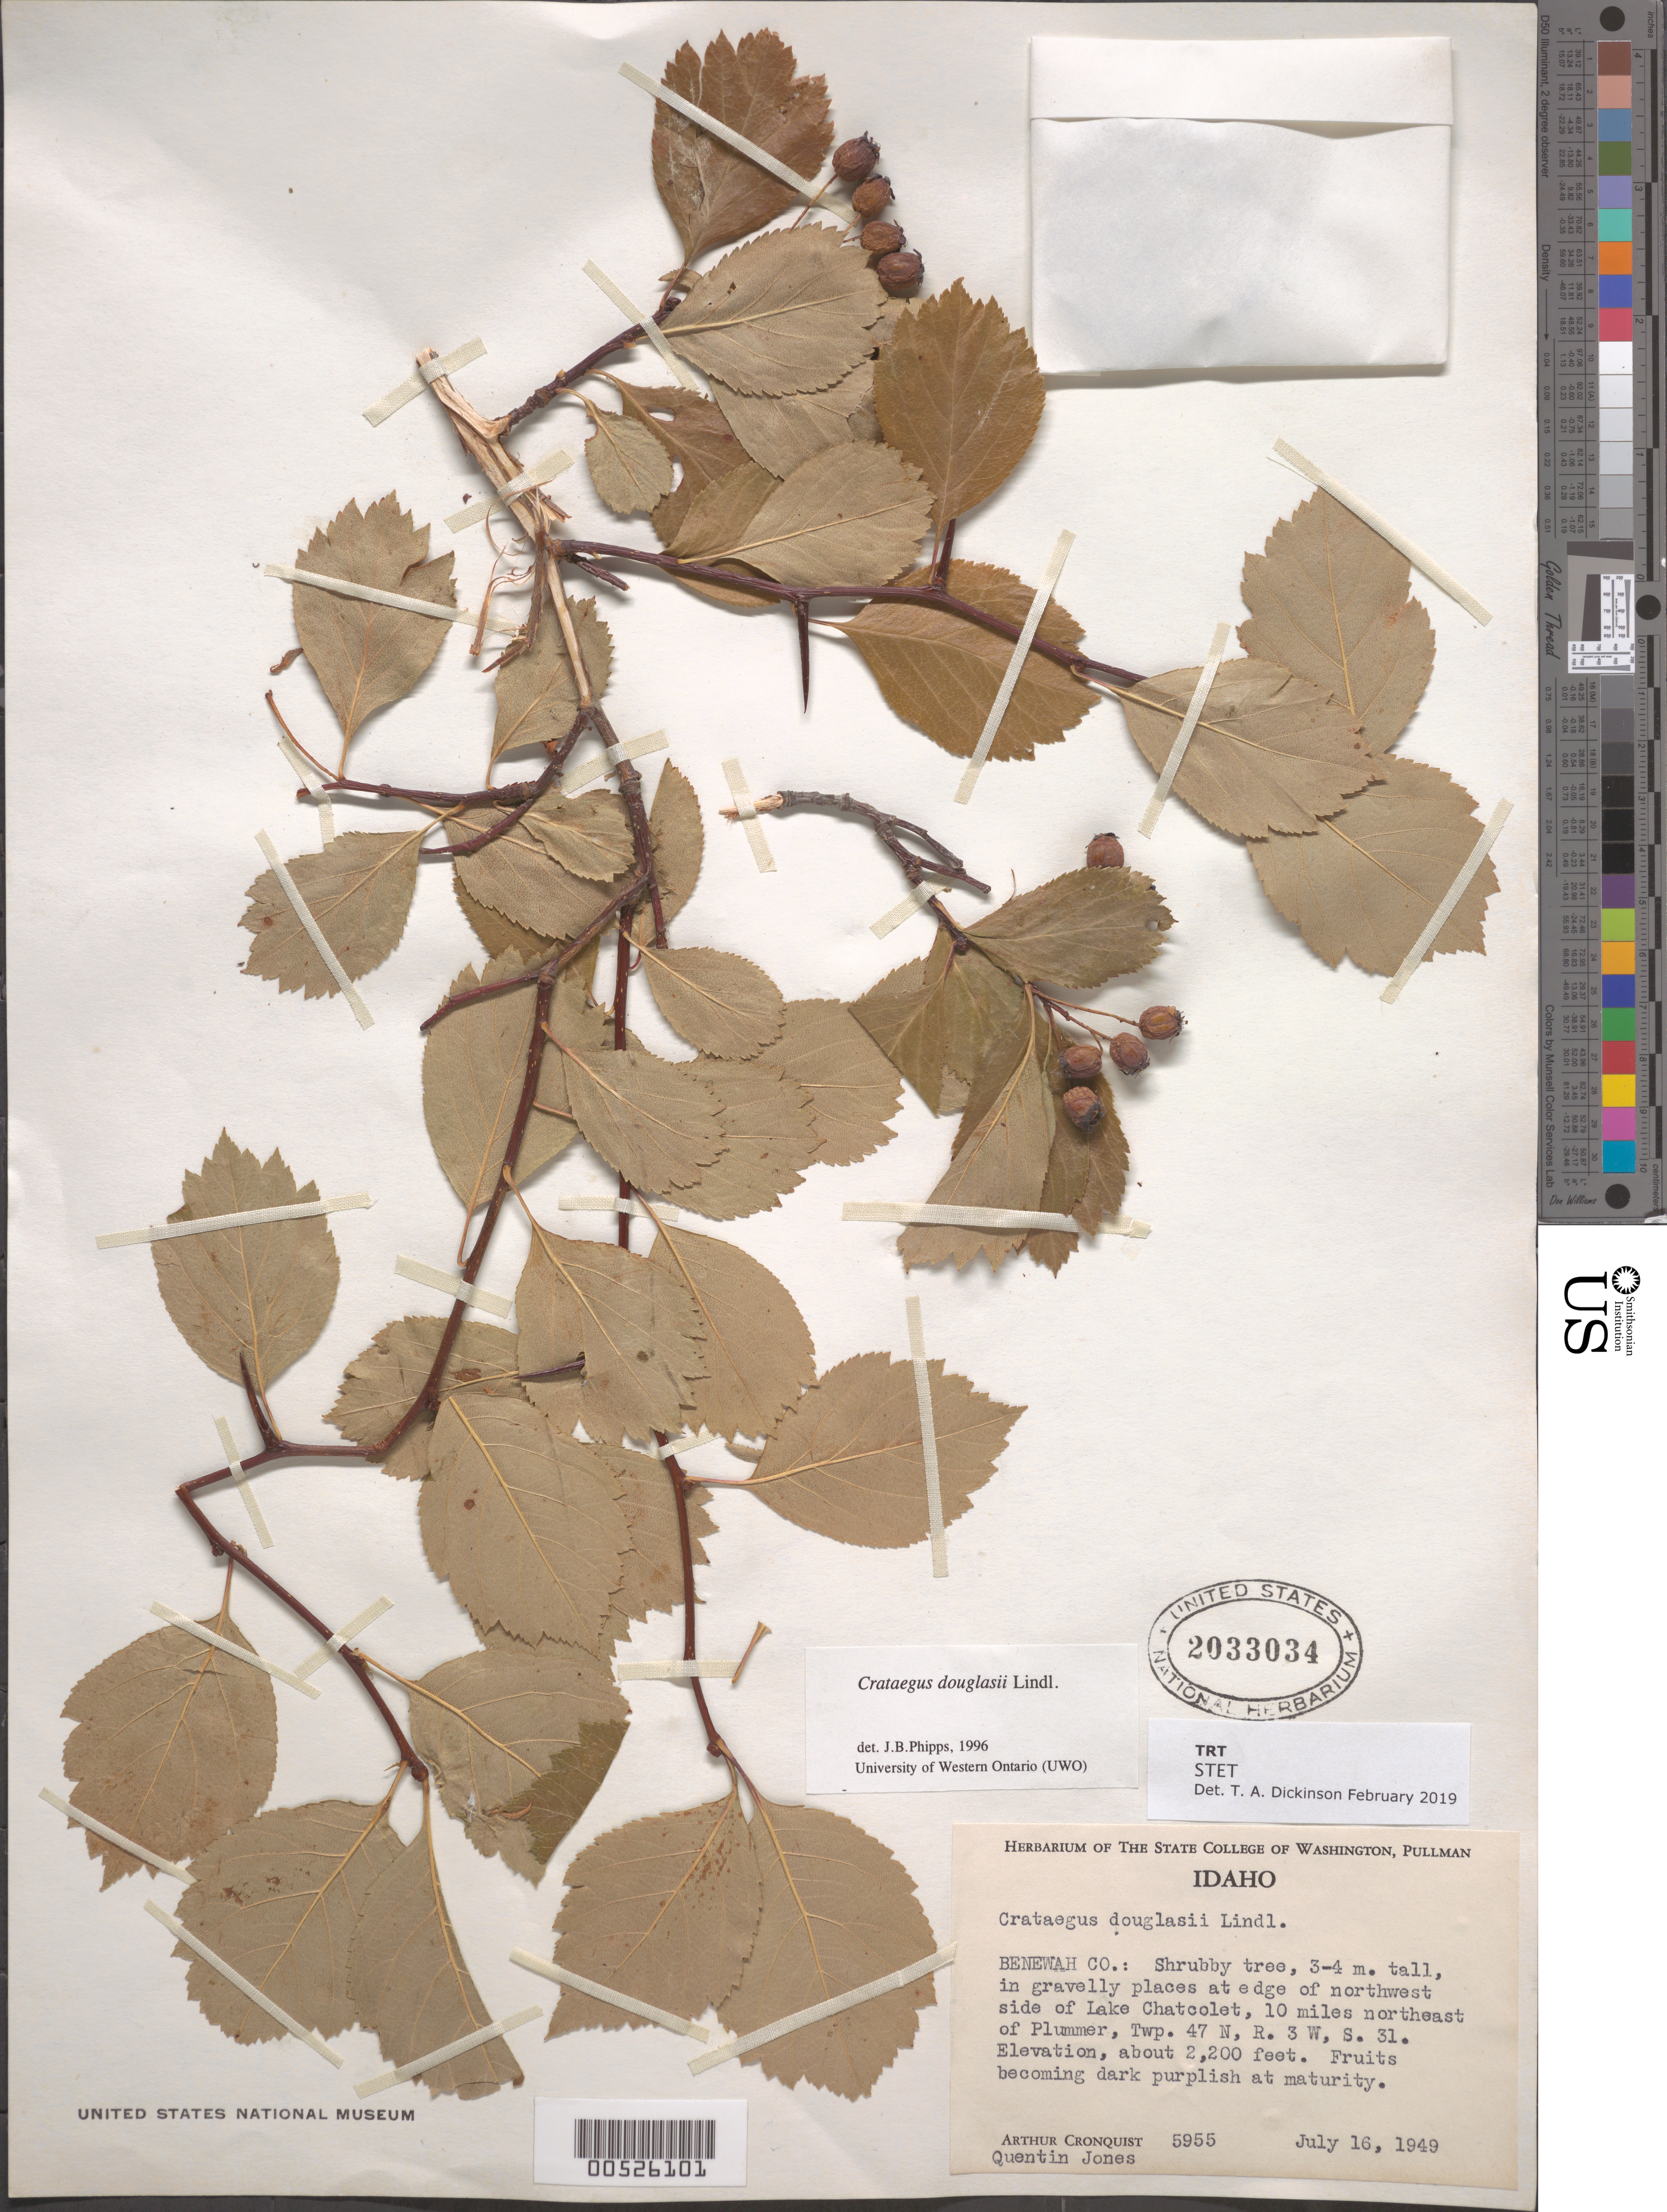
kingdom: Plantae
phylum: Tracheophyta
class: Magnoliopsida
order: Rosales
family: Rosaceae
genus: Crataegus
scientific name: Crataegus douglasii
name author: Lindl.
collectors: A. J. Cronquist & Q. Jones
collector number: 5955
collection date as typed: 16 Jul 1949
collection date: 1949-07-16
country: United States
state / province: Idaho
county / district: Benewah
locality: NW side of Lake Chatcolet, 10 mi. NW of Plummer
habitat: in gravelly places at edge of lake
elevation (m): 670.5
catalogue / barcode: US 2033034